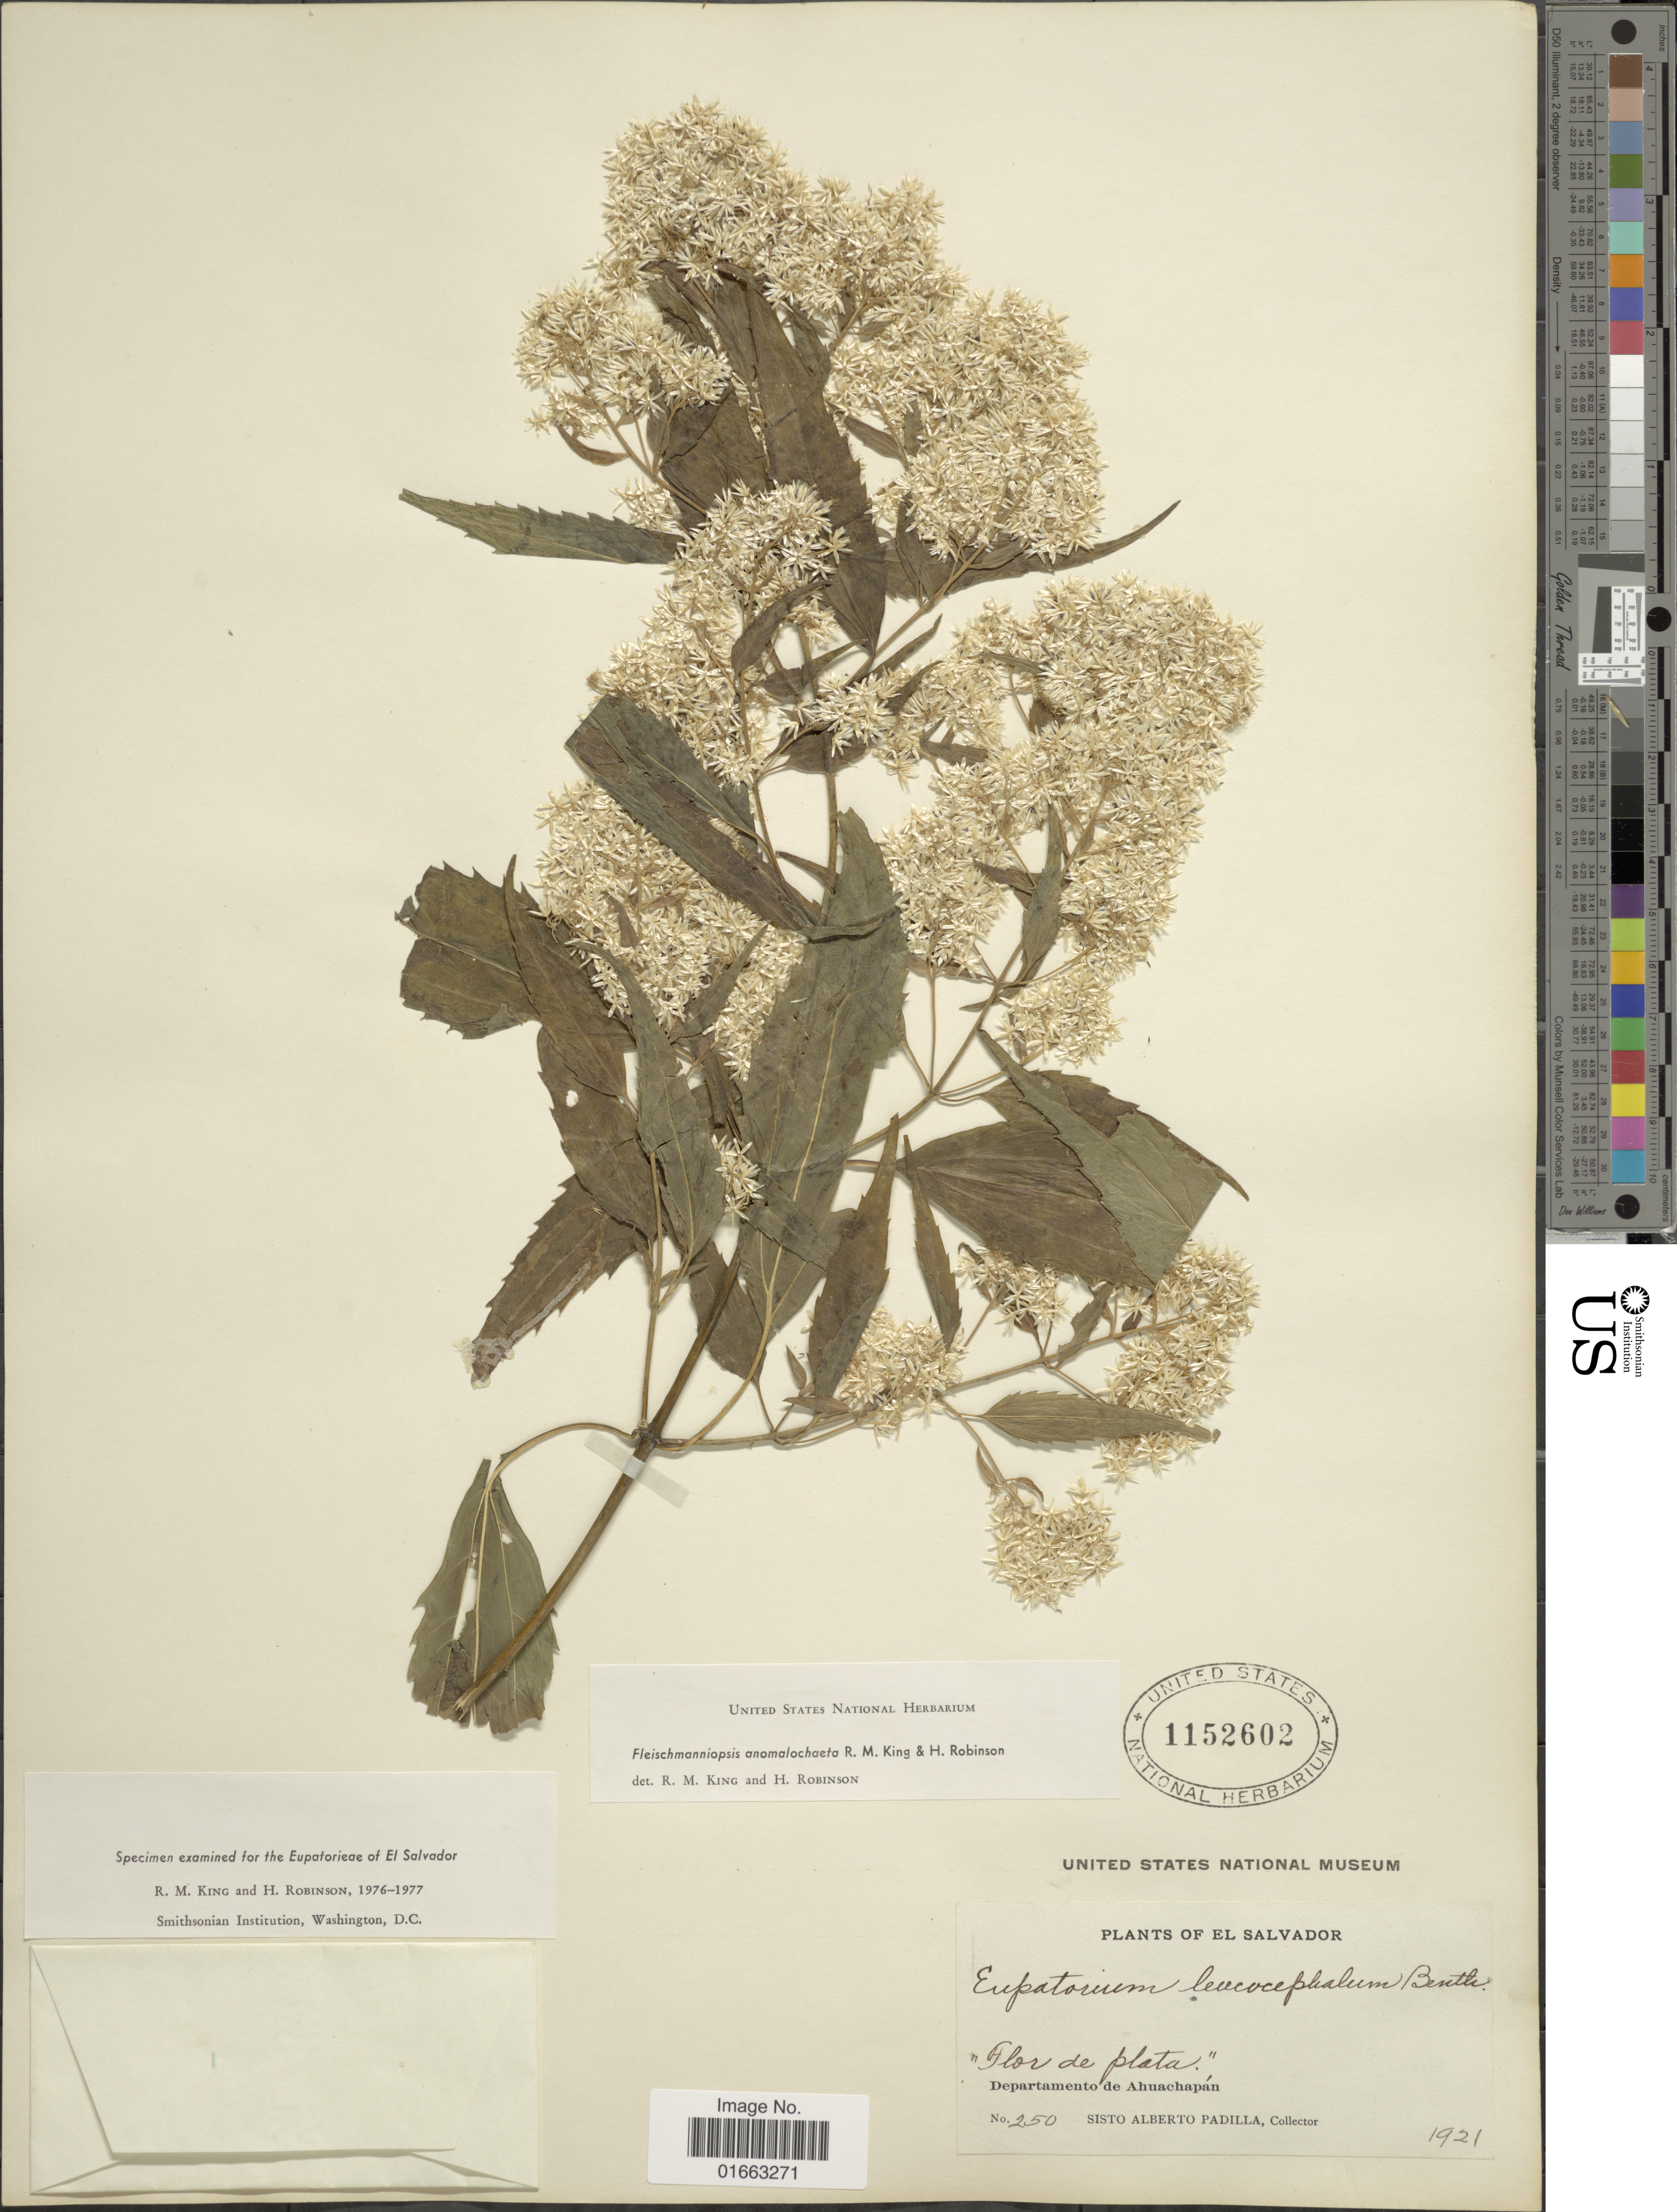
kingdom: Plantae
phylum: Tracheophyta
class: Magnoliopsida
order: Asterales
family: Asteraceae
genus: Fleischmanniopsis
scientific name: Fleischmanniopsis anomalochaeta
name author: R.M. King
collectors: S. A. Padilla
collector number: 250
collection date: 1921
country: El Salvador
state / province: Ahuachapan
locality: Flor de plata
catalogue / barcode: US 1152602